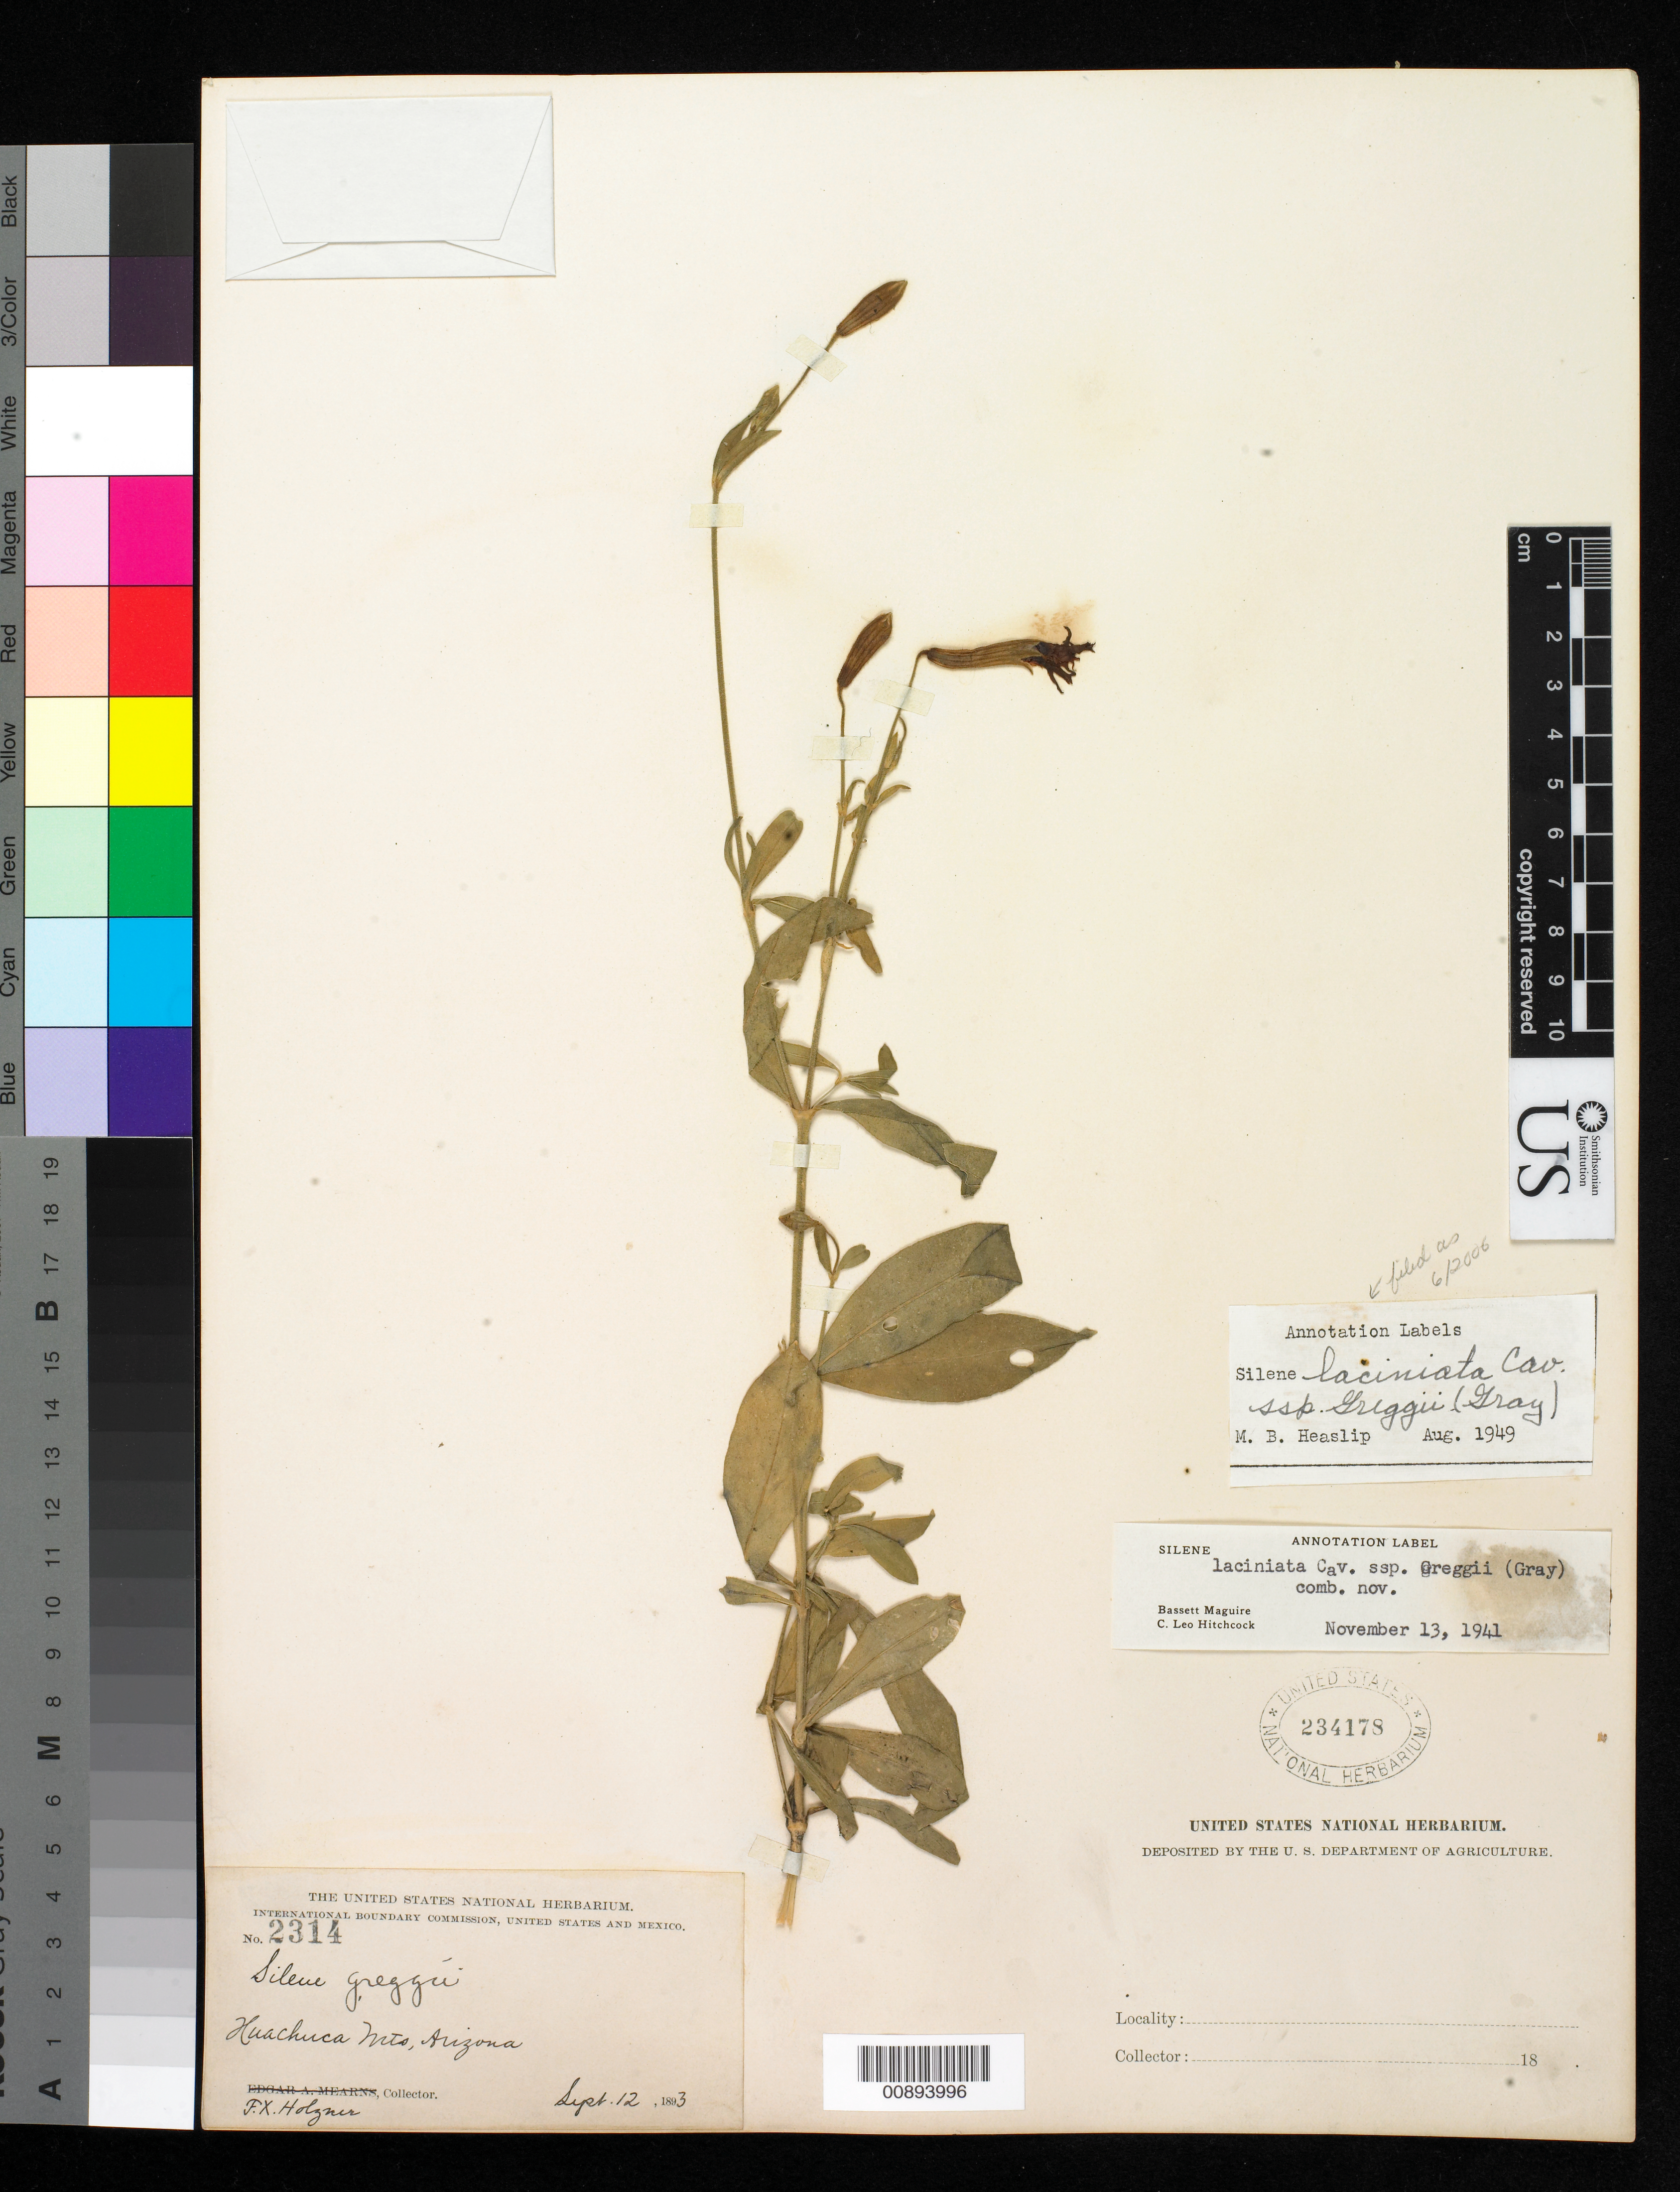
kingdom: Plantae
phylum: Tracheophyta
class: Magnoliopsida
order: Caryophyllales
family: Caryophyllaceae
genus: Silene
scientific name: Silene laciniata subsp. greggii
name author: (A. Gray) C.L. Hitchc. & Maguire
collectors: F. X. Holzner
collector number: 2314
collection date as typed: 12 Sep 1893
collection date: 1893-09-12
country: United States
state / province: Arizona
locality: Huachuca Mts.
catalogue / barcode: US 234178